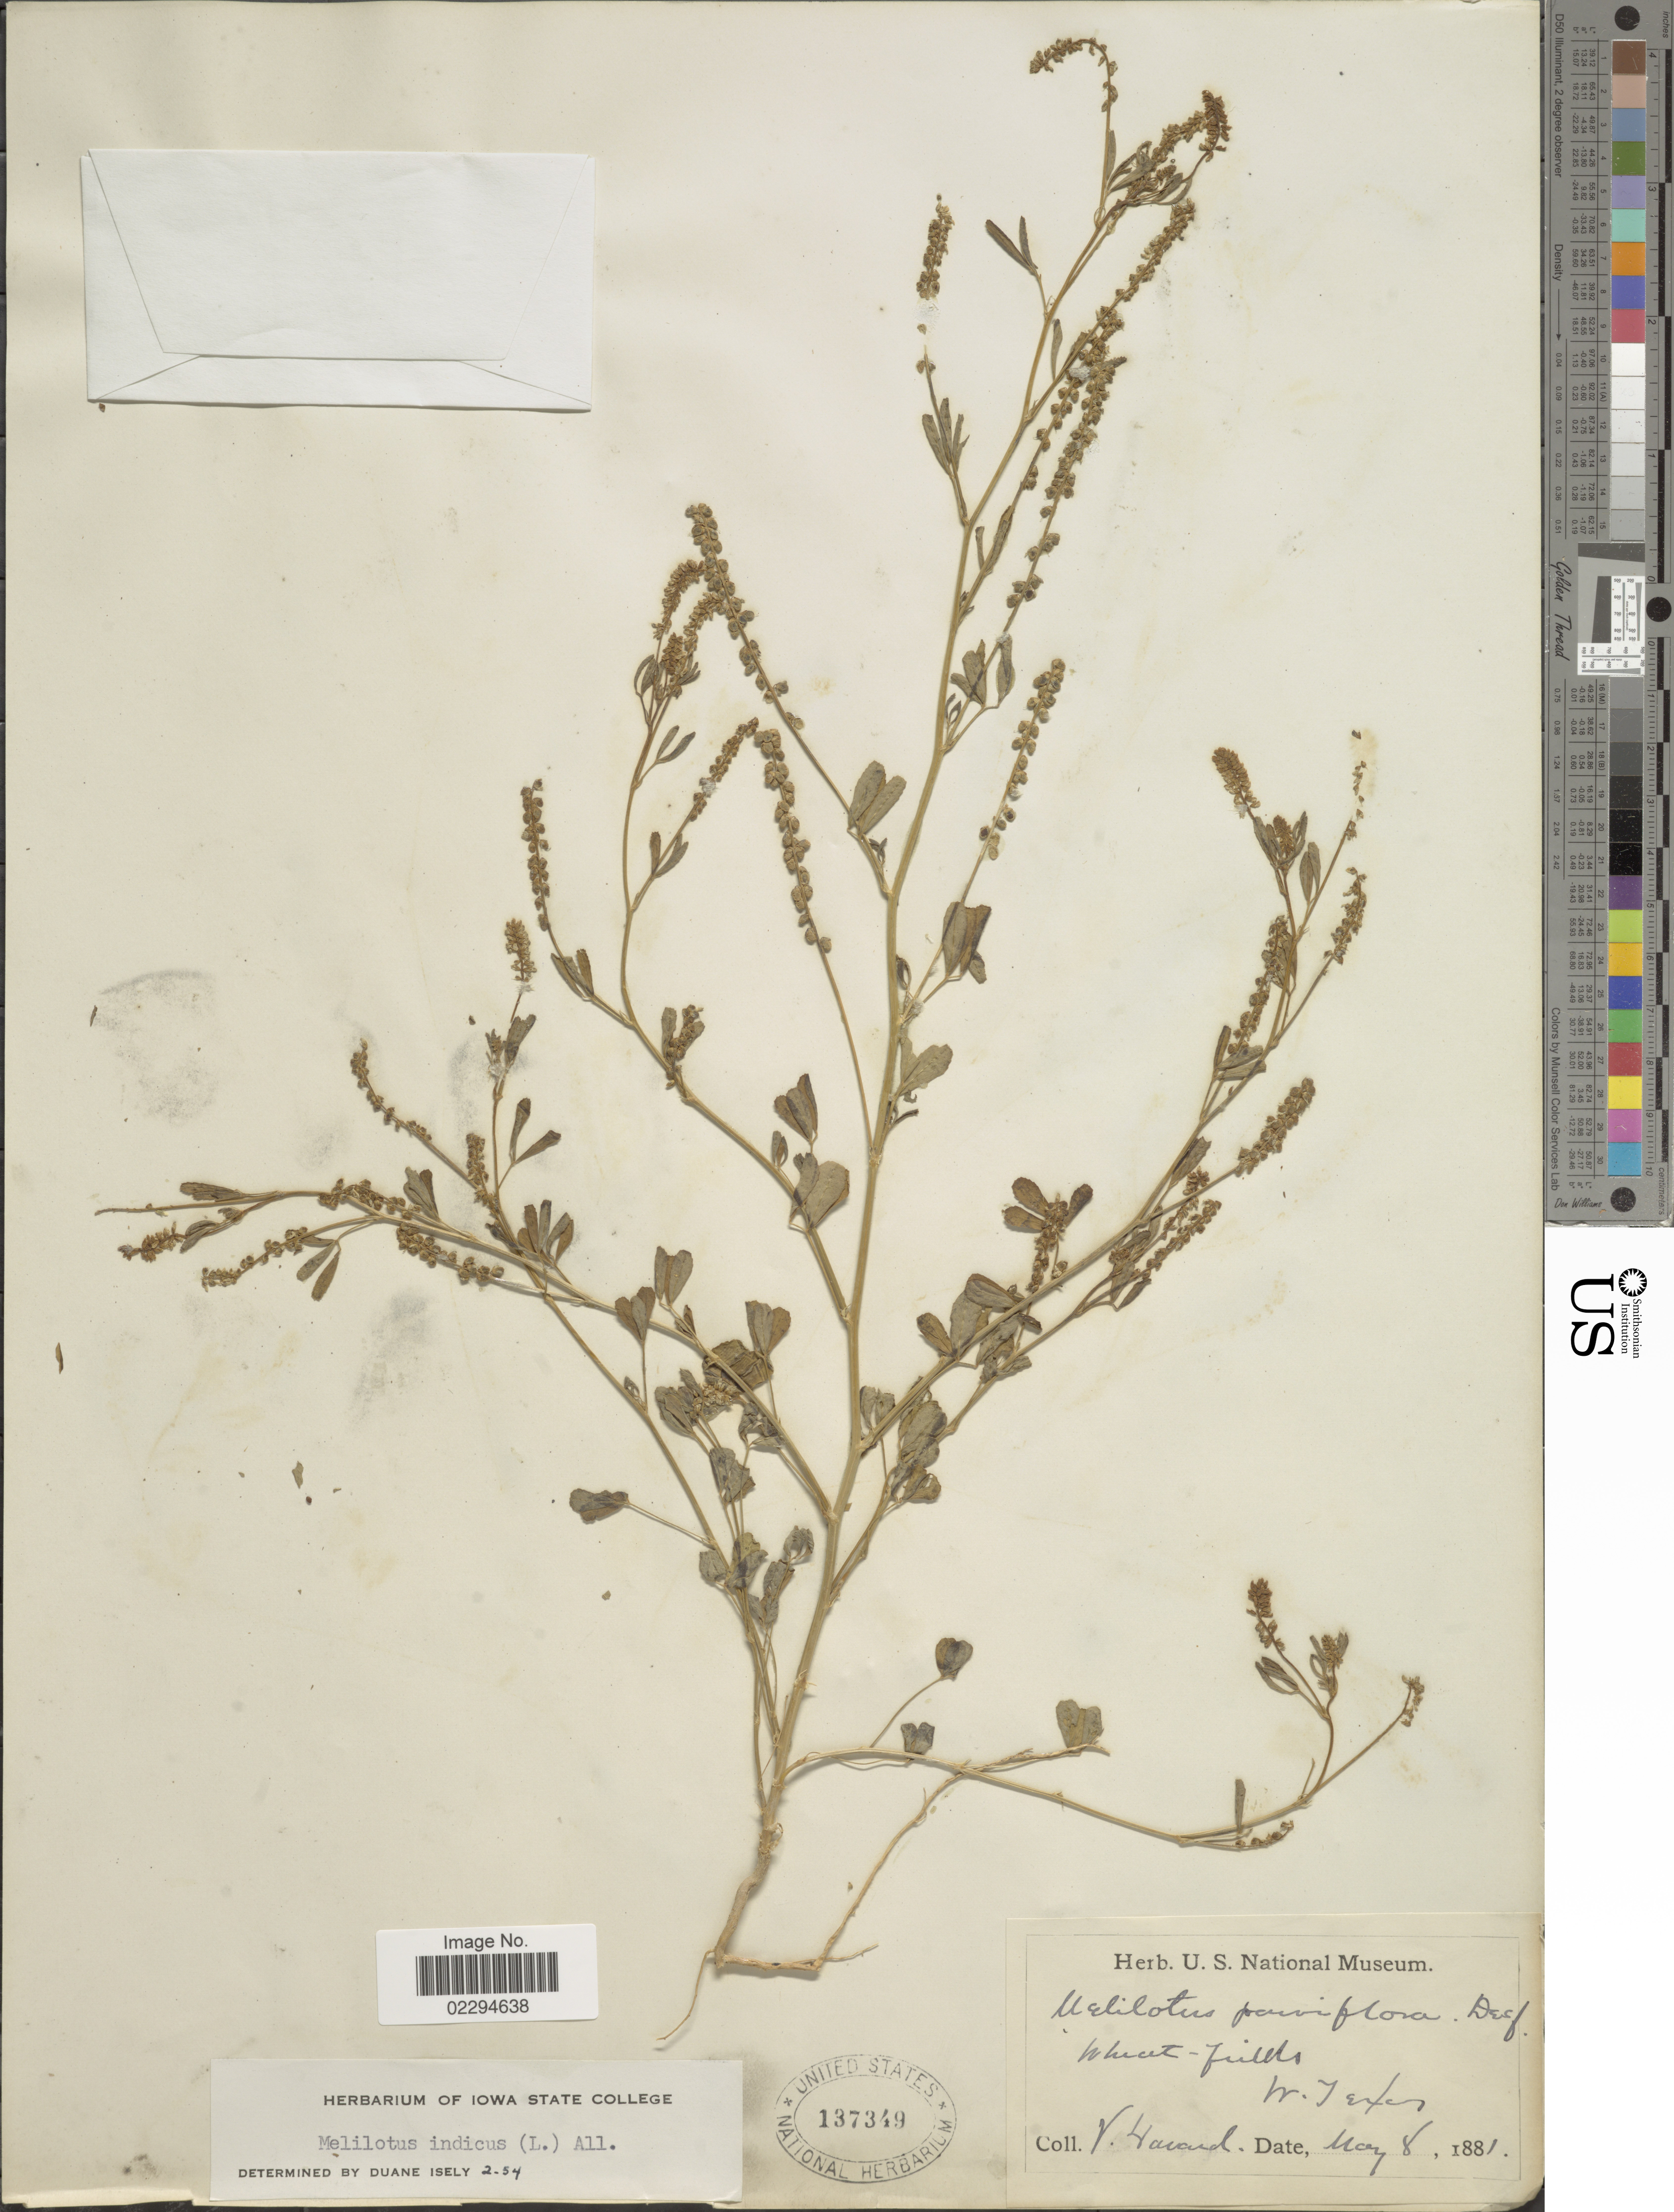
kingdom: Plantae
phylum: Tracheophyta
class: Magnoliopsida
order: Fabales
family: Fabaceae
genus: Melilotus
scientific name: Melilotus indicus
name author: (L.) All.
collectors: V. Havard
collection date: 1881-05-08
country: United States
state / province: Texas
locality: W. Texas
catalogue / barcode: US 137349